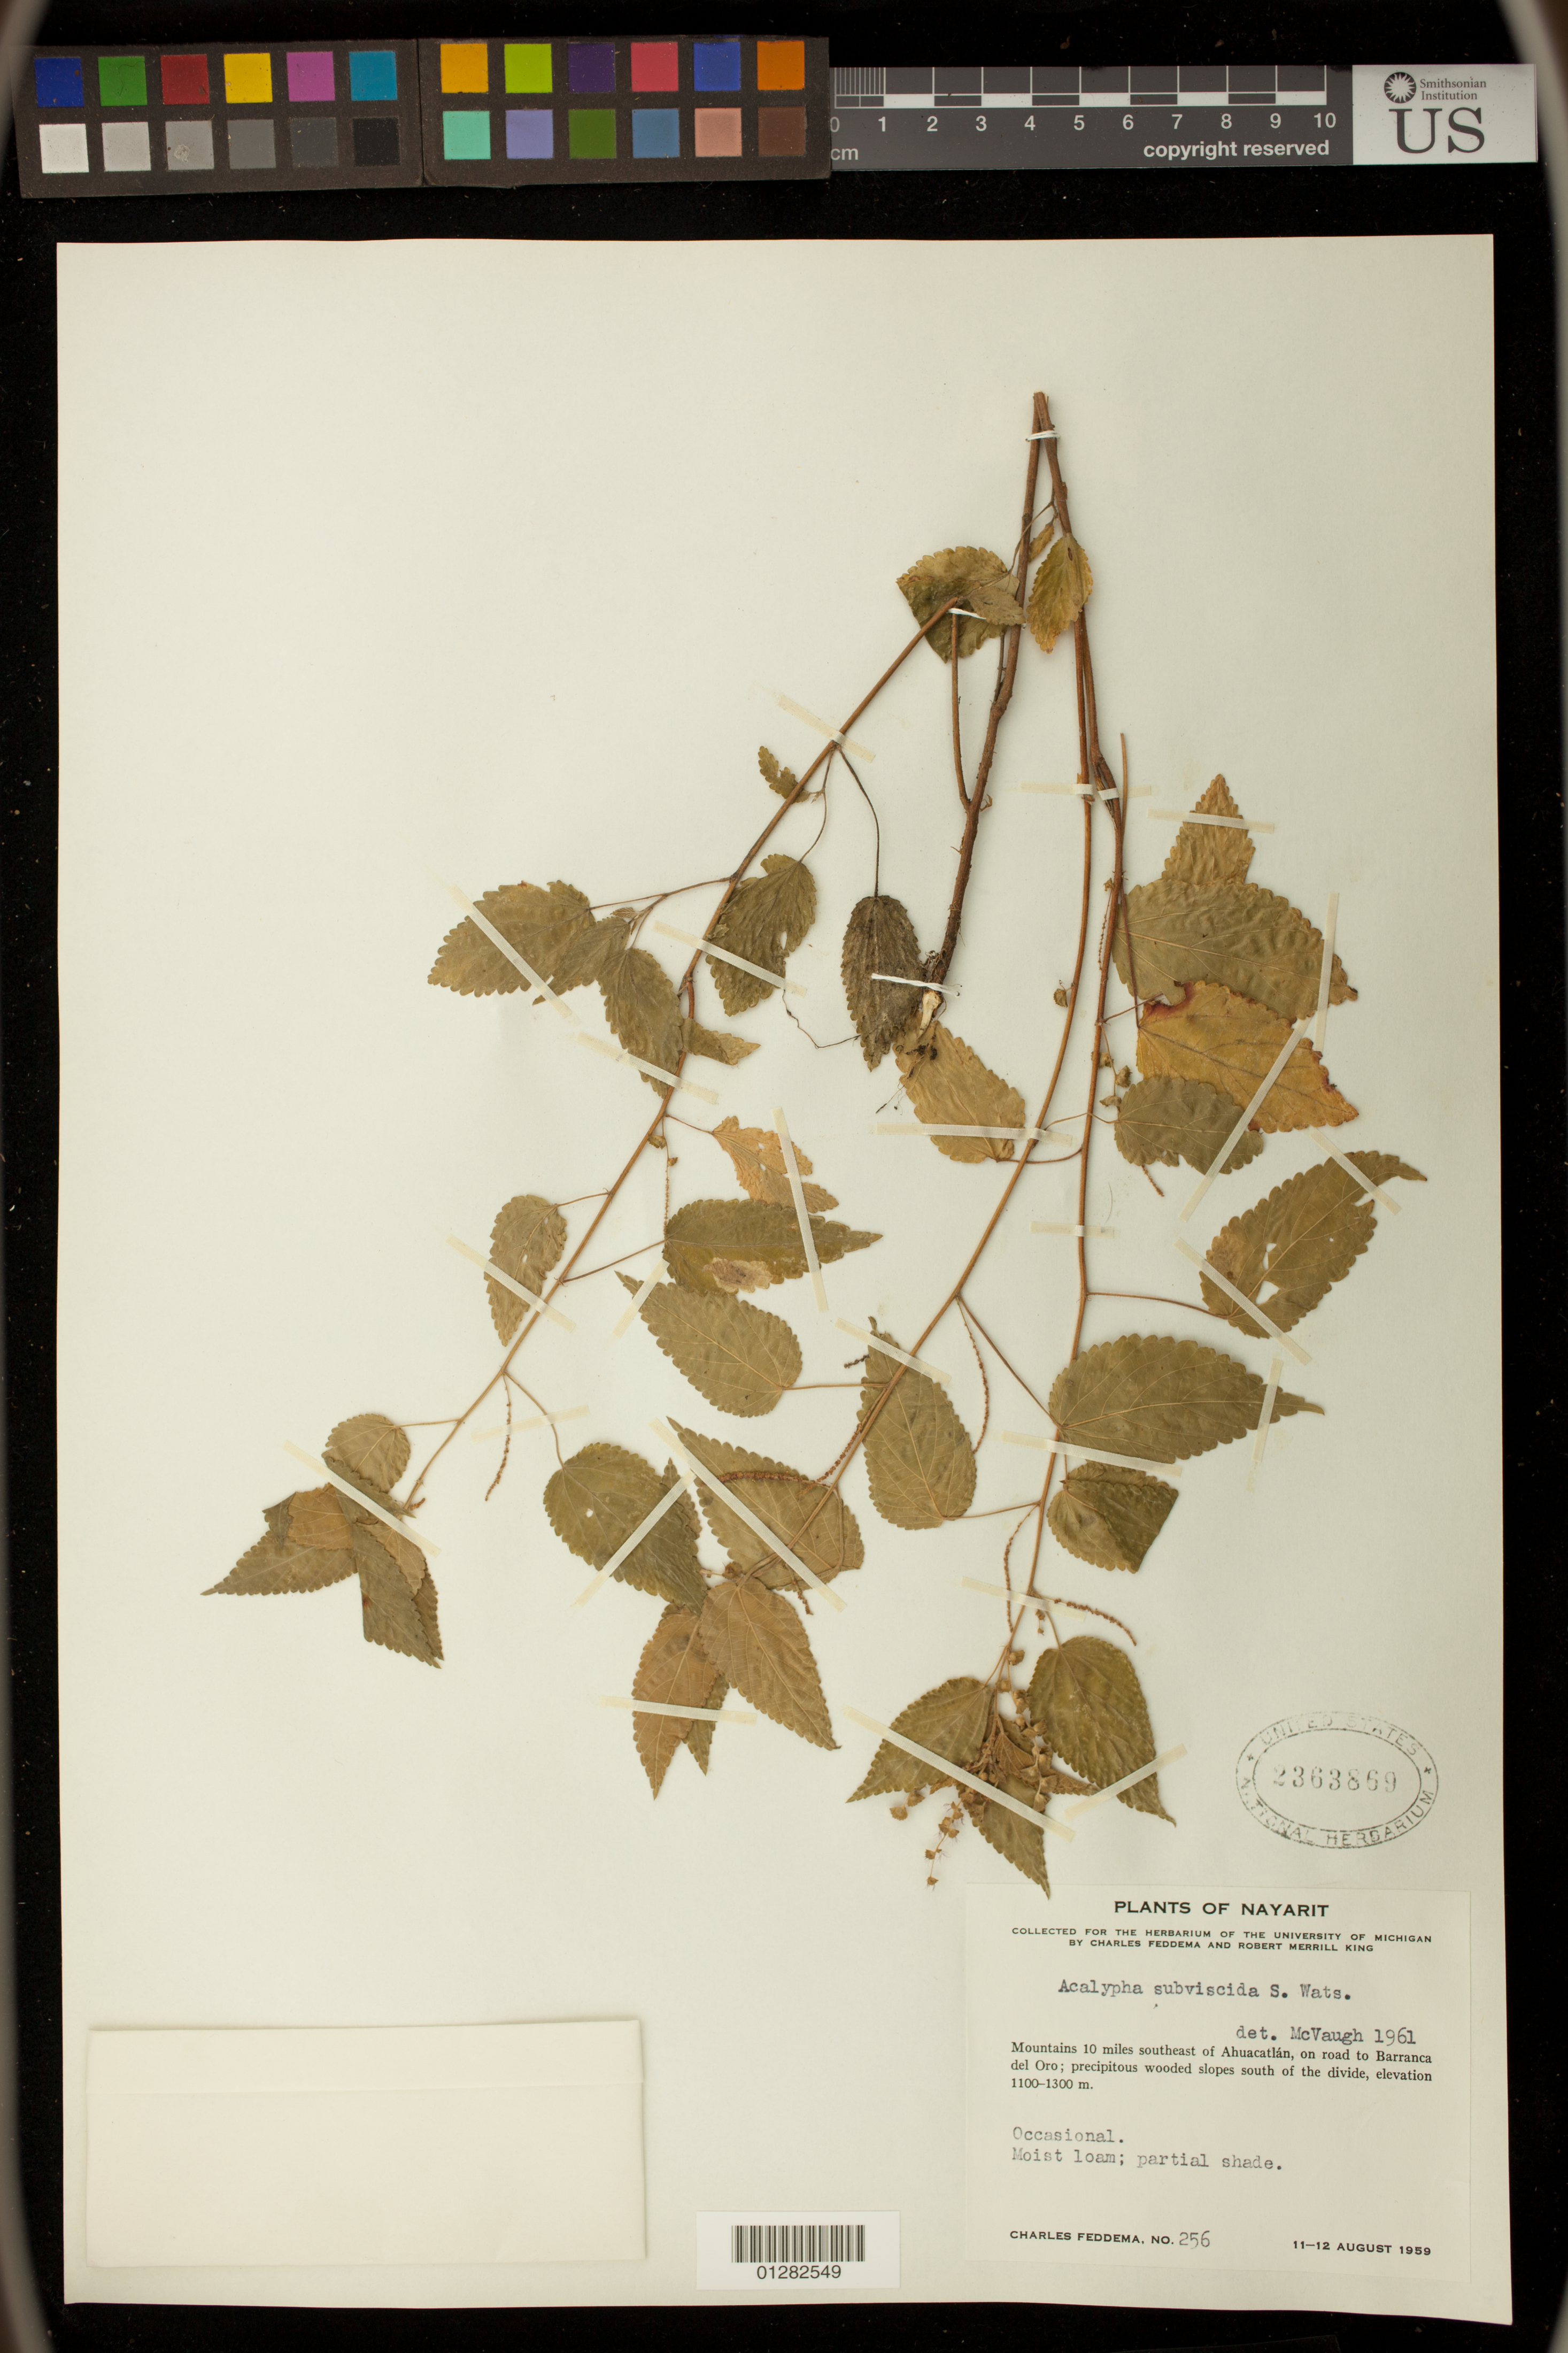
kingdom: Plantae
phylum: Tracheophyta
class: Magnoliopsida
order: Malpighiales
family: Euphorbiaceae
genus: Acalypha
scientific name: Acalypha subviscida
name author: S. Watson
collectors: R. Moran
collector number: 256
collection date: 1959-08-11/1959-08-12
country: Mexico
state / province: Nayarit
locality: Mountains 10 miles southeast of Ahuacatlan, on road to Barranca de Oro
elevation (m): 1100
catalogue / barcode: US 2363869